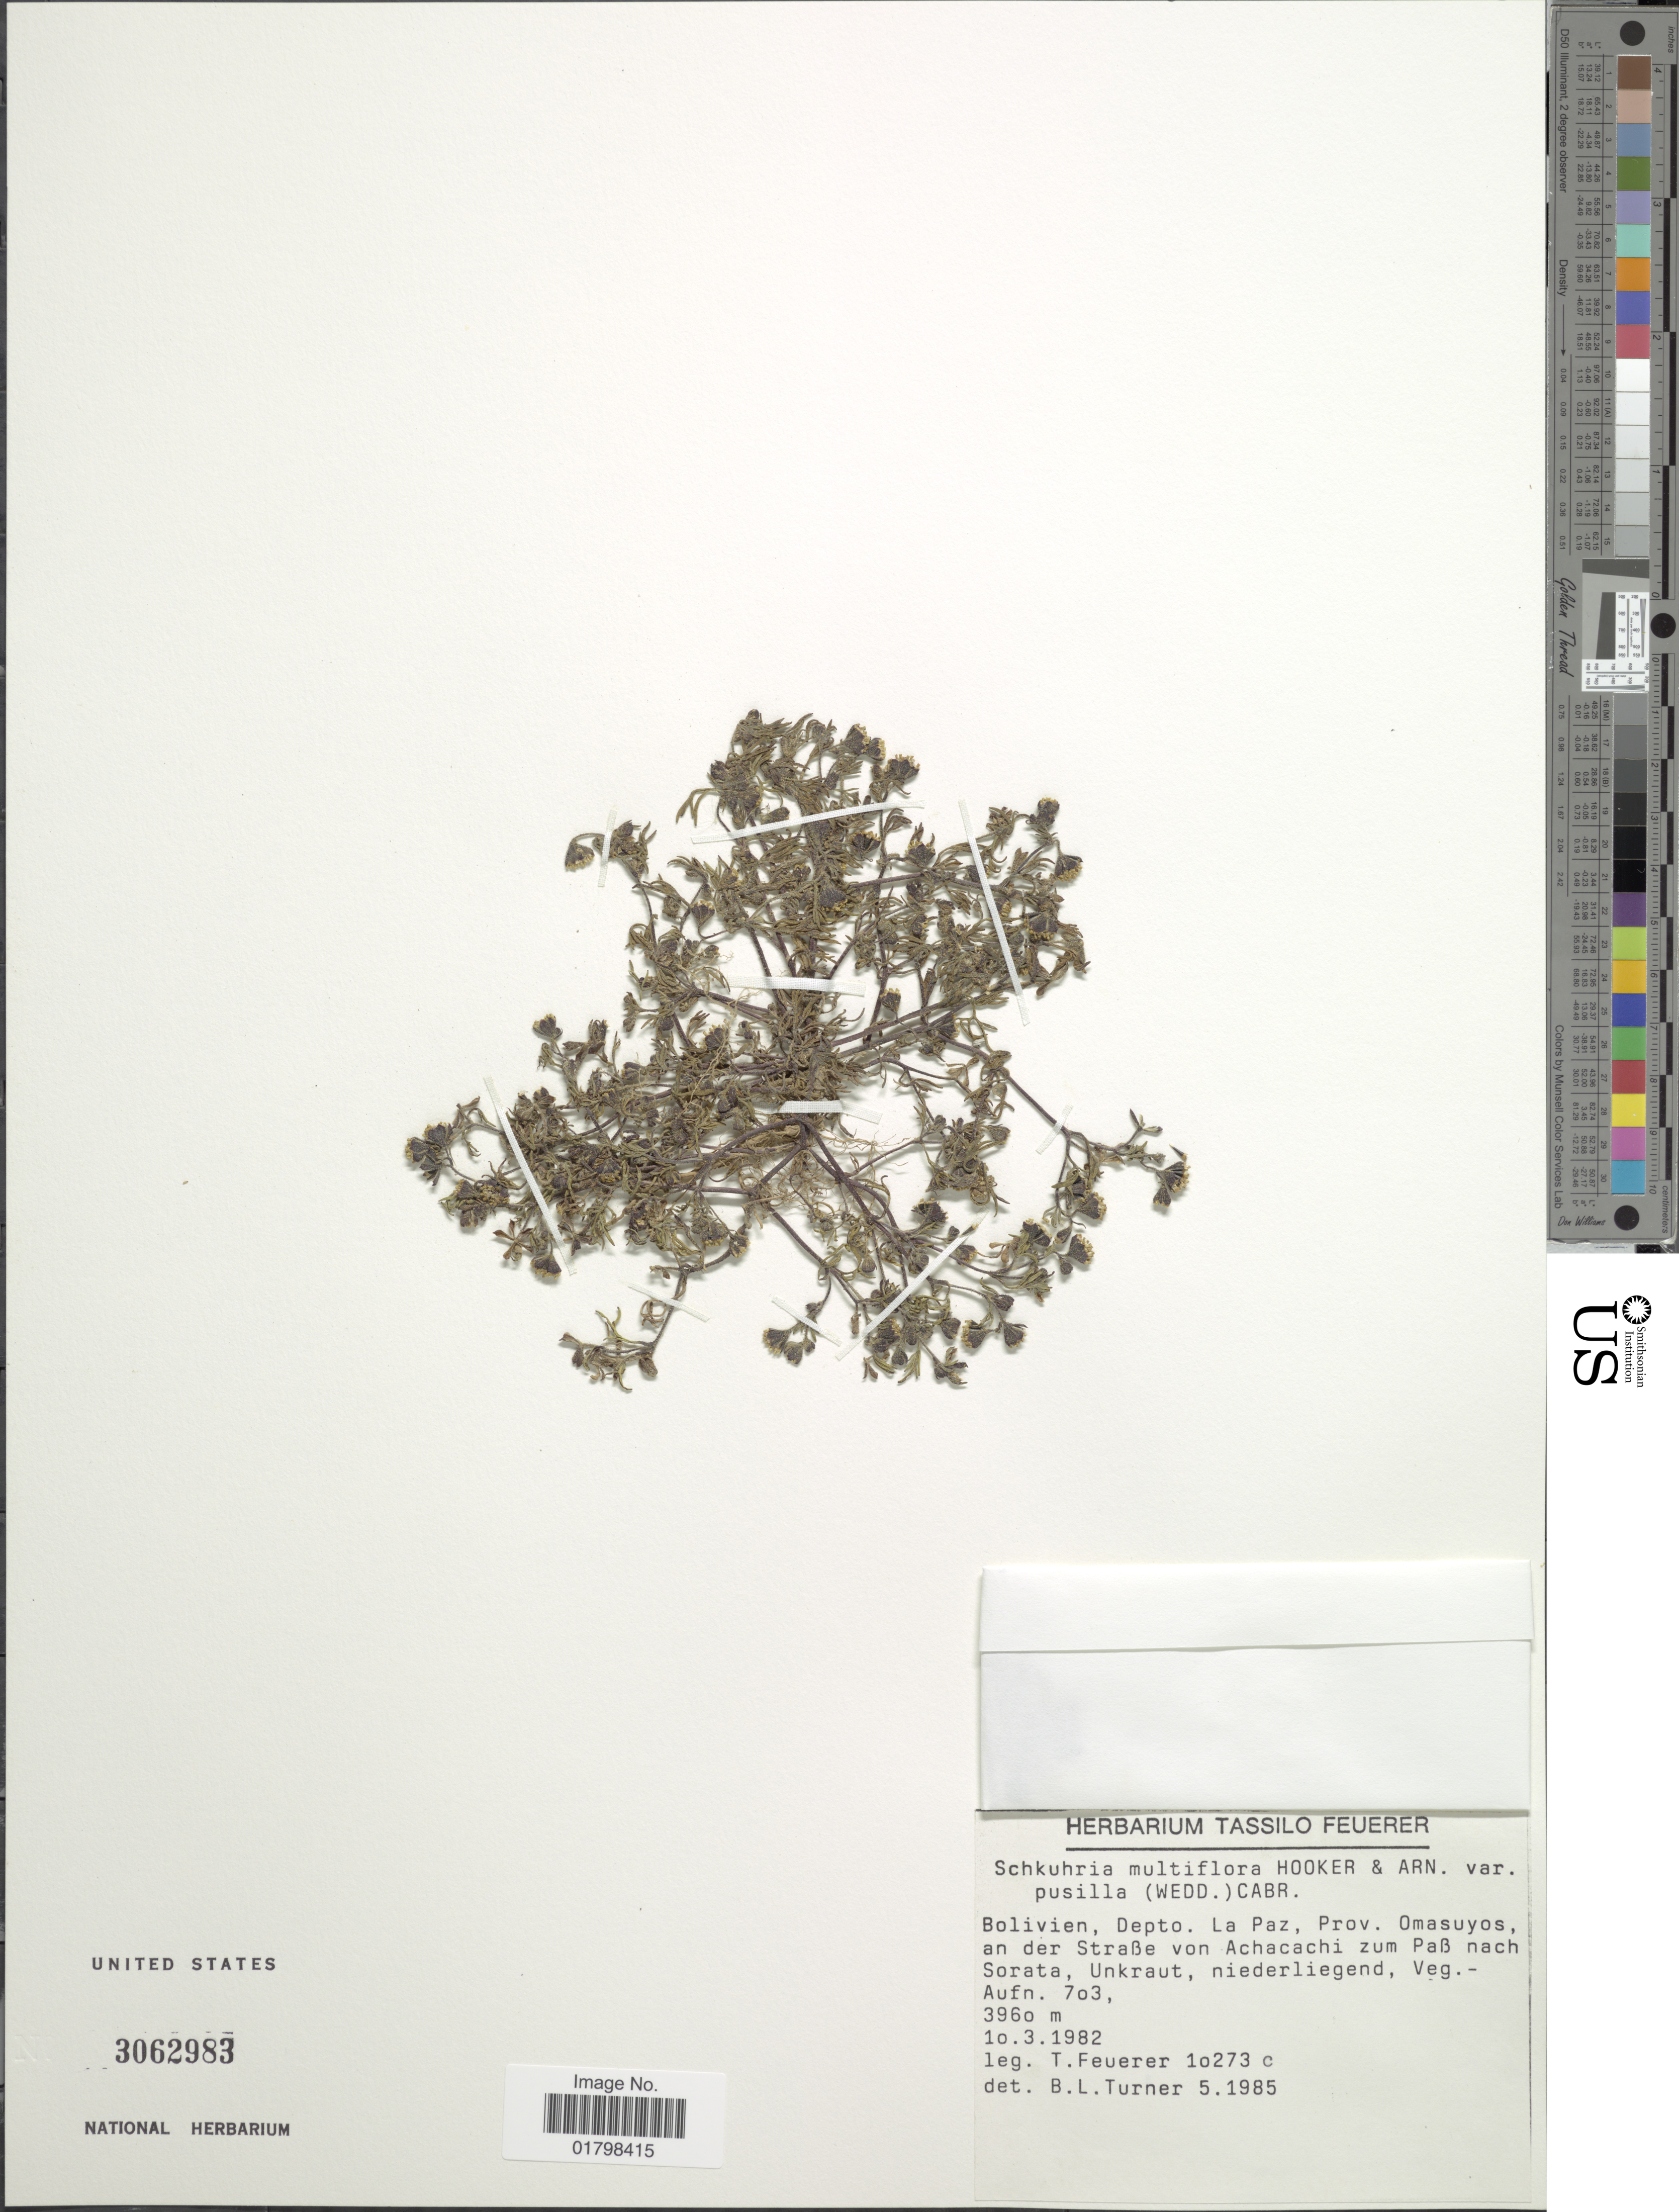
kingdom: Plantae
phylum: Tracheophyta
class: Magnoliopsida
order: Asterales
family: Asteraceae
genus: Schkuhria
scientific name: Schkuhria degenerica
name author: (Kuntze) R.E. Fr.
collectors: T. Feuerer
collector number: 10273C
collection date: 1982-03-10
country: Bolivia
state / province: La Paz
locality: Prov. Omasuyos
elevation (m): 3960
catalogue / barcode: US 3062983